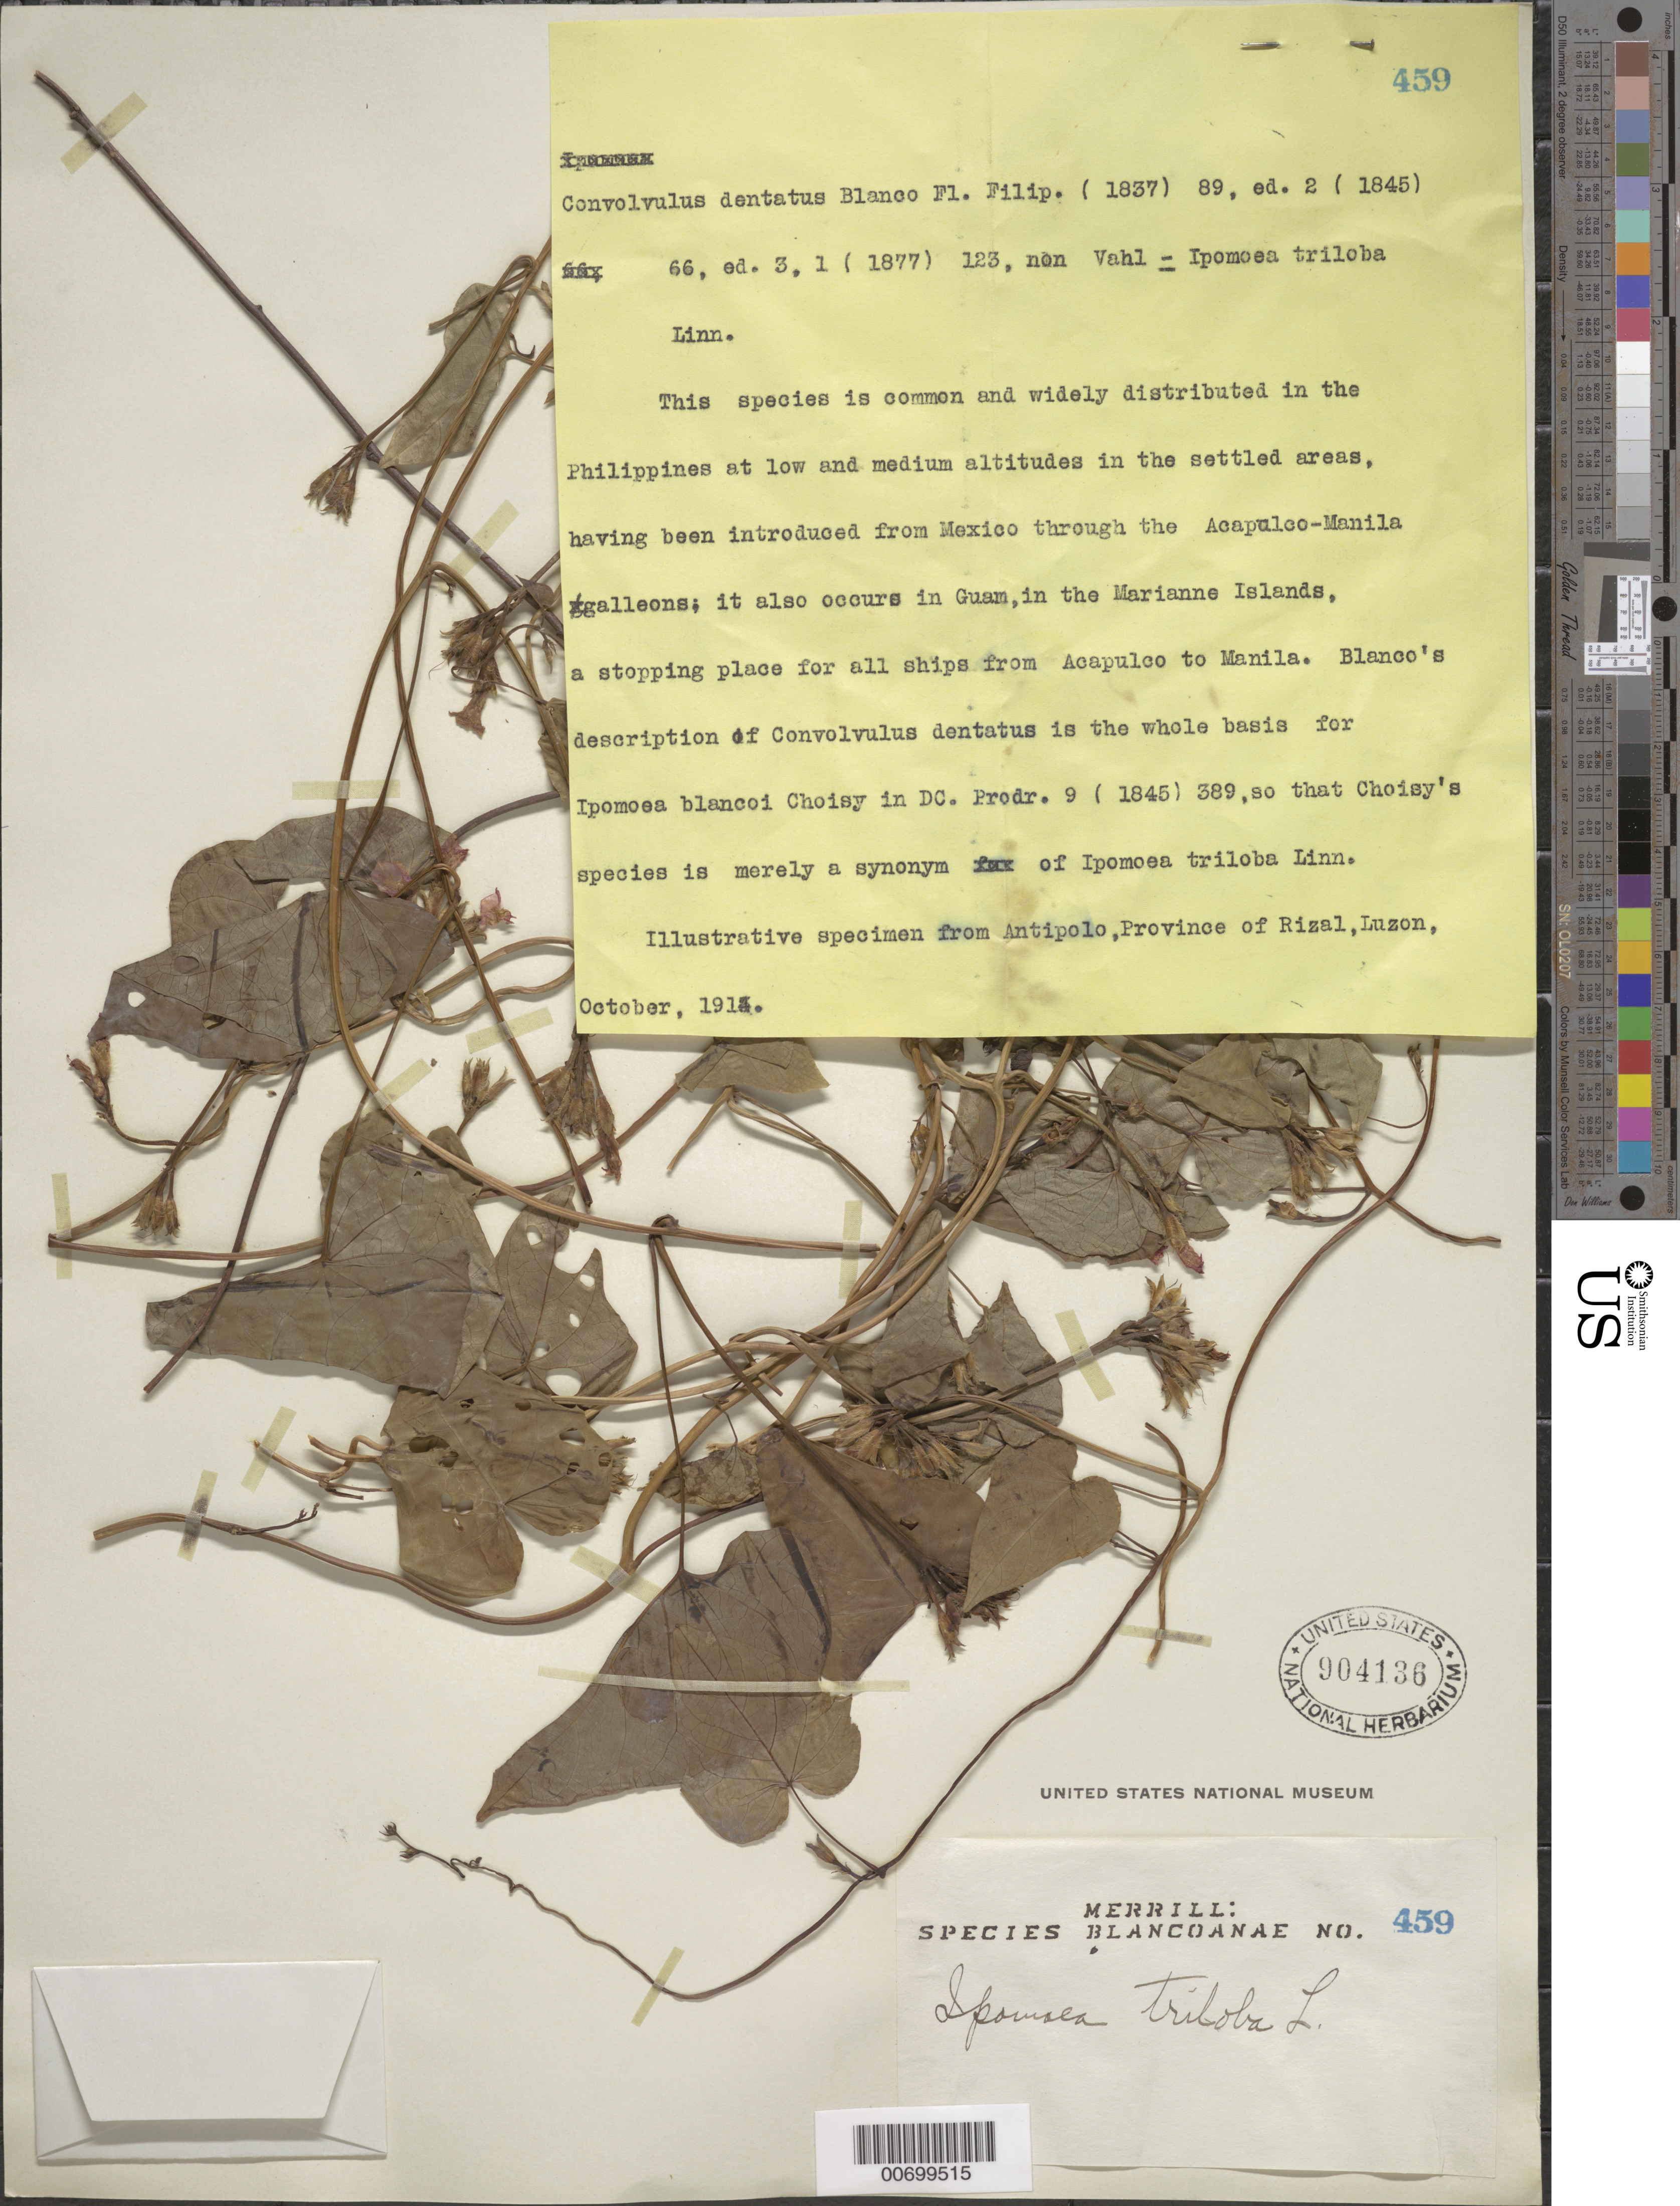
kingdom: Plantae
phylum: Tracheophyta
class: Magnoliopsida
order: Solanales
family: Convolvulaceae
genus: Ipomoea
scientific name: Ipomoea triloba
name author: L.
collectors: E. D. Merrill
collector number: Sp. Blancoan. 0459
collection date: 1914-10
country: Philippines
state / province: Calabarzon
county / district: Rizal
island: Luzon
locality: Antipolo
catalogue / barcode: US 904136